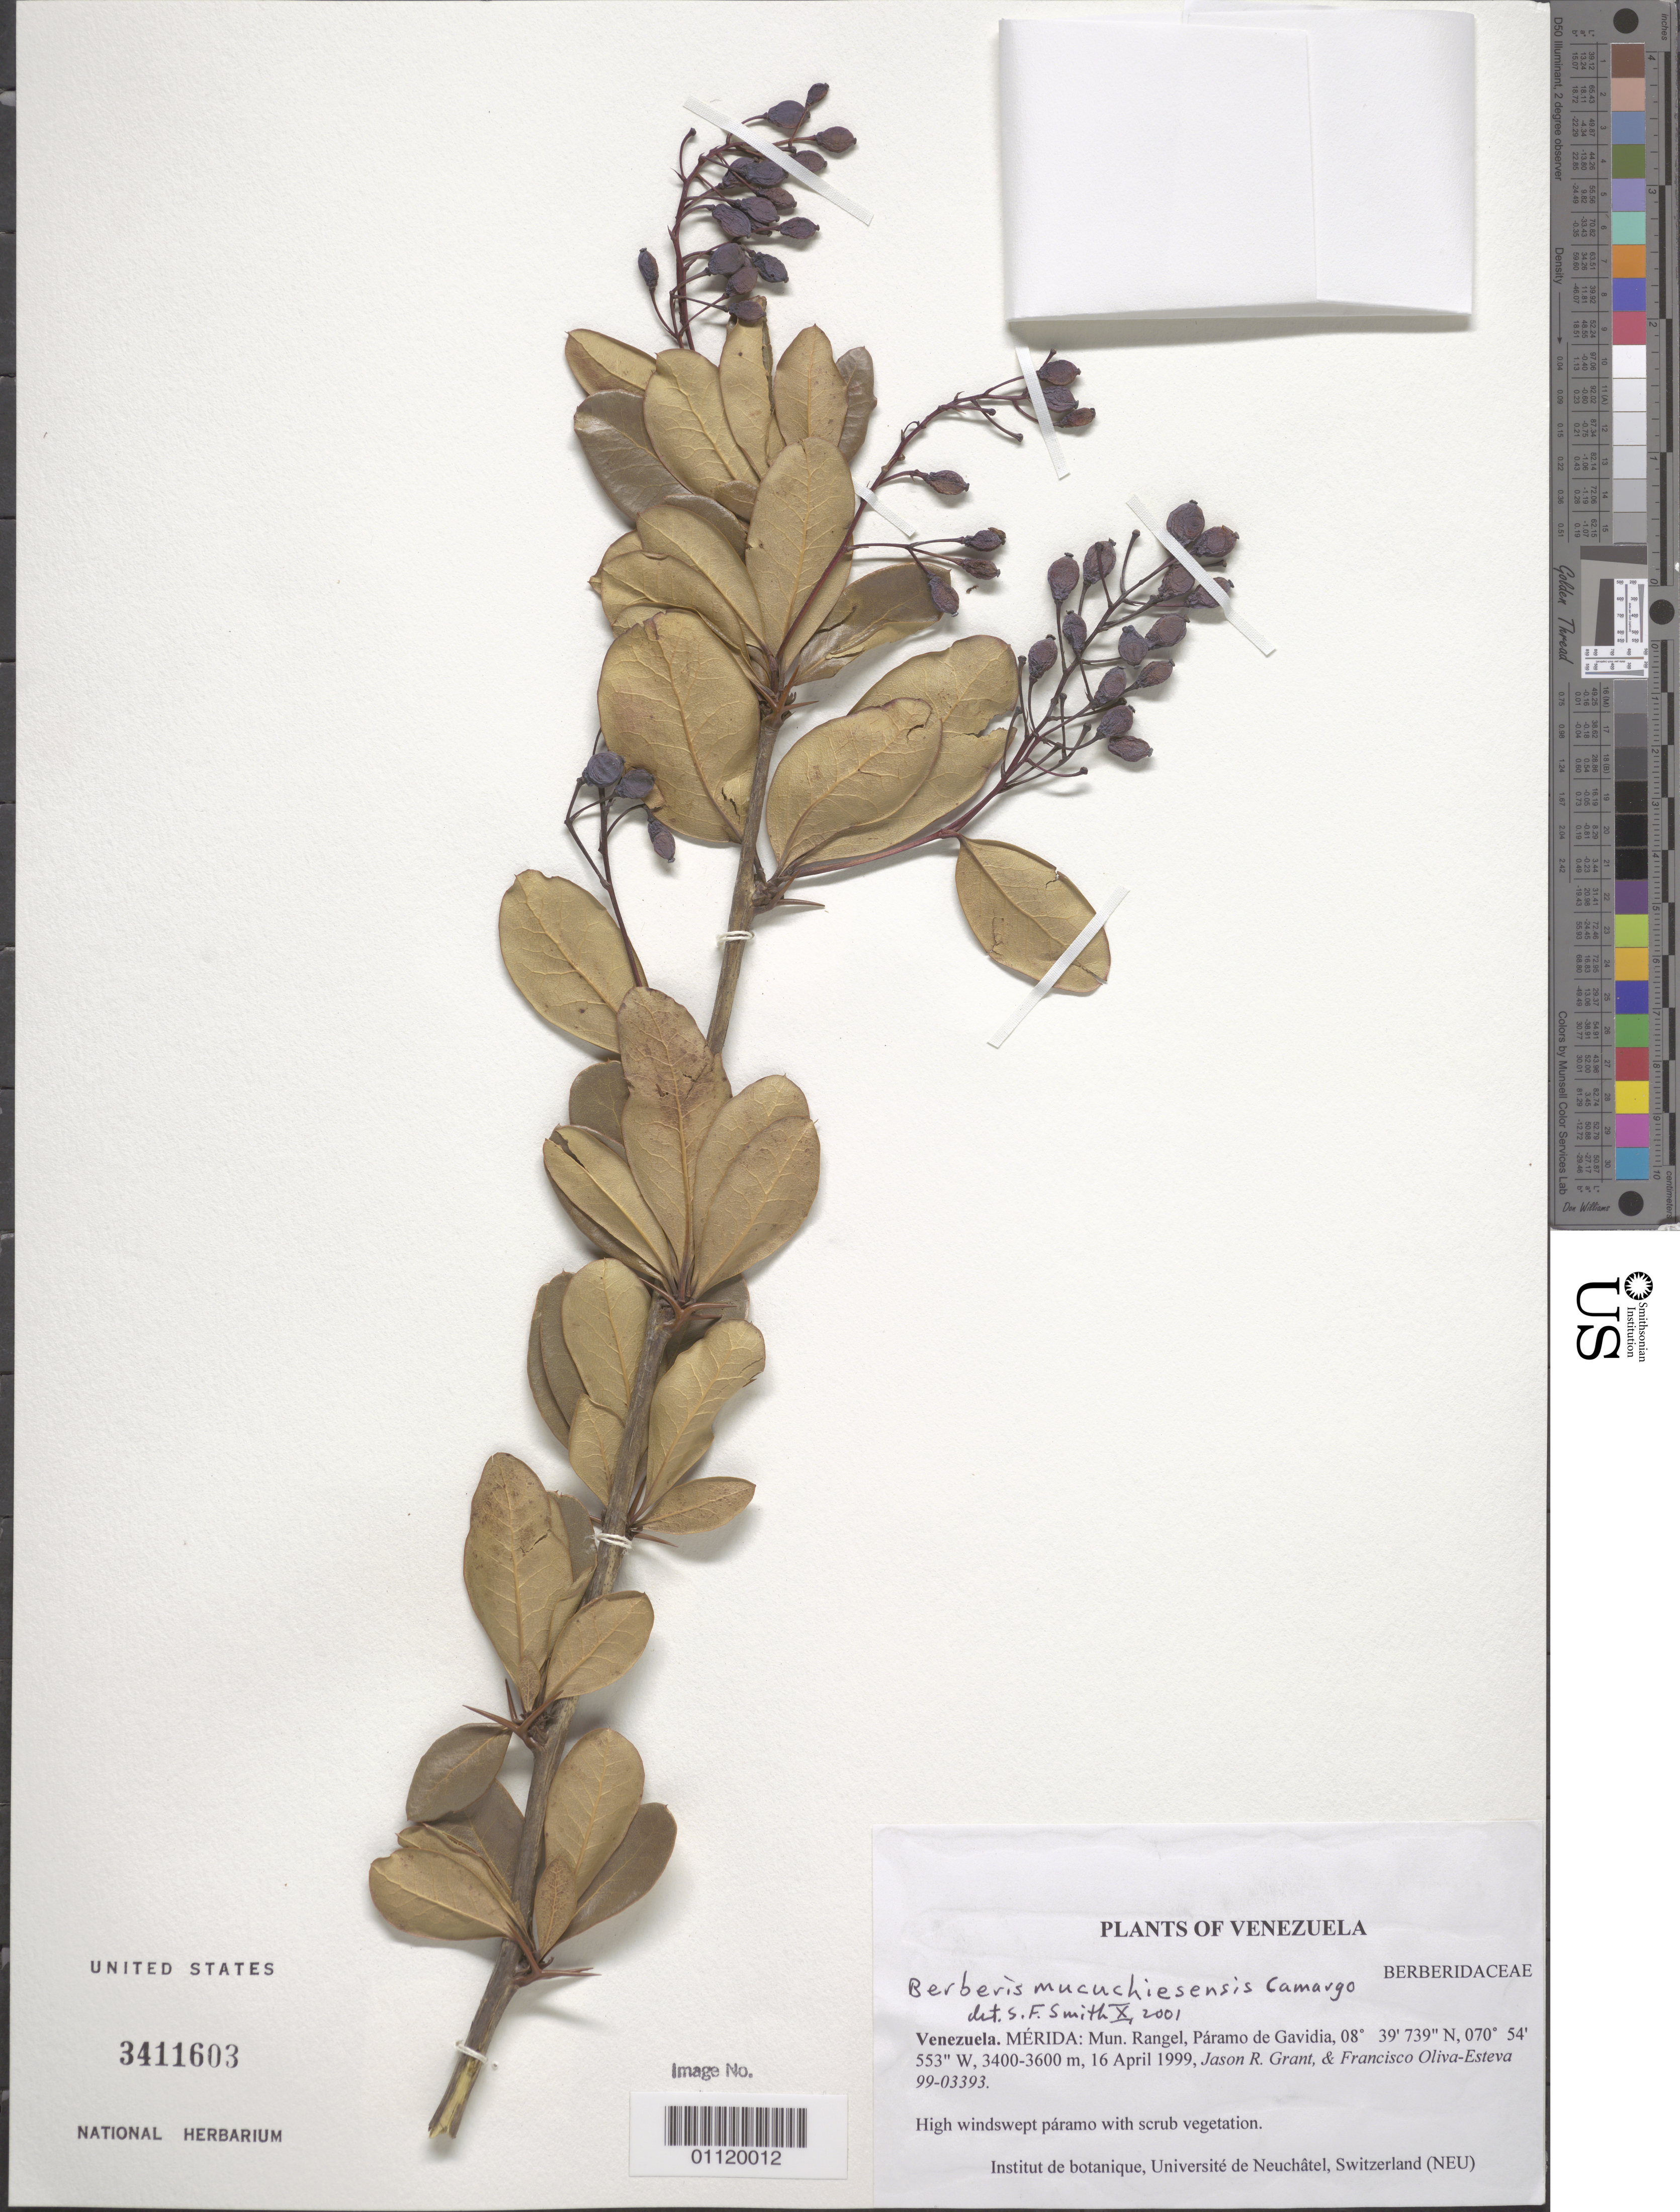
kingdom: Plantae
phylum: Tracheophyta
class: Magnoliopsida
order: Ranunculales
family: Berberidaceae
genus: Berberis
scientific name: Berberis mucuchiesensis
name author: L.A. Camargo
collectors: J. R. Grant & F. Oliva-Esteva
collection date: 1999-04-16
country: Venezuela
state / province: Mérida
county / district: Rangel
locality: Paramo de Gavidia. High windswept paramo with scrub vegetation.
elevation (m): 3400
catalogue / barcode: US 3411603